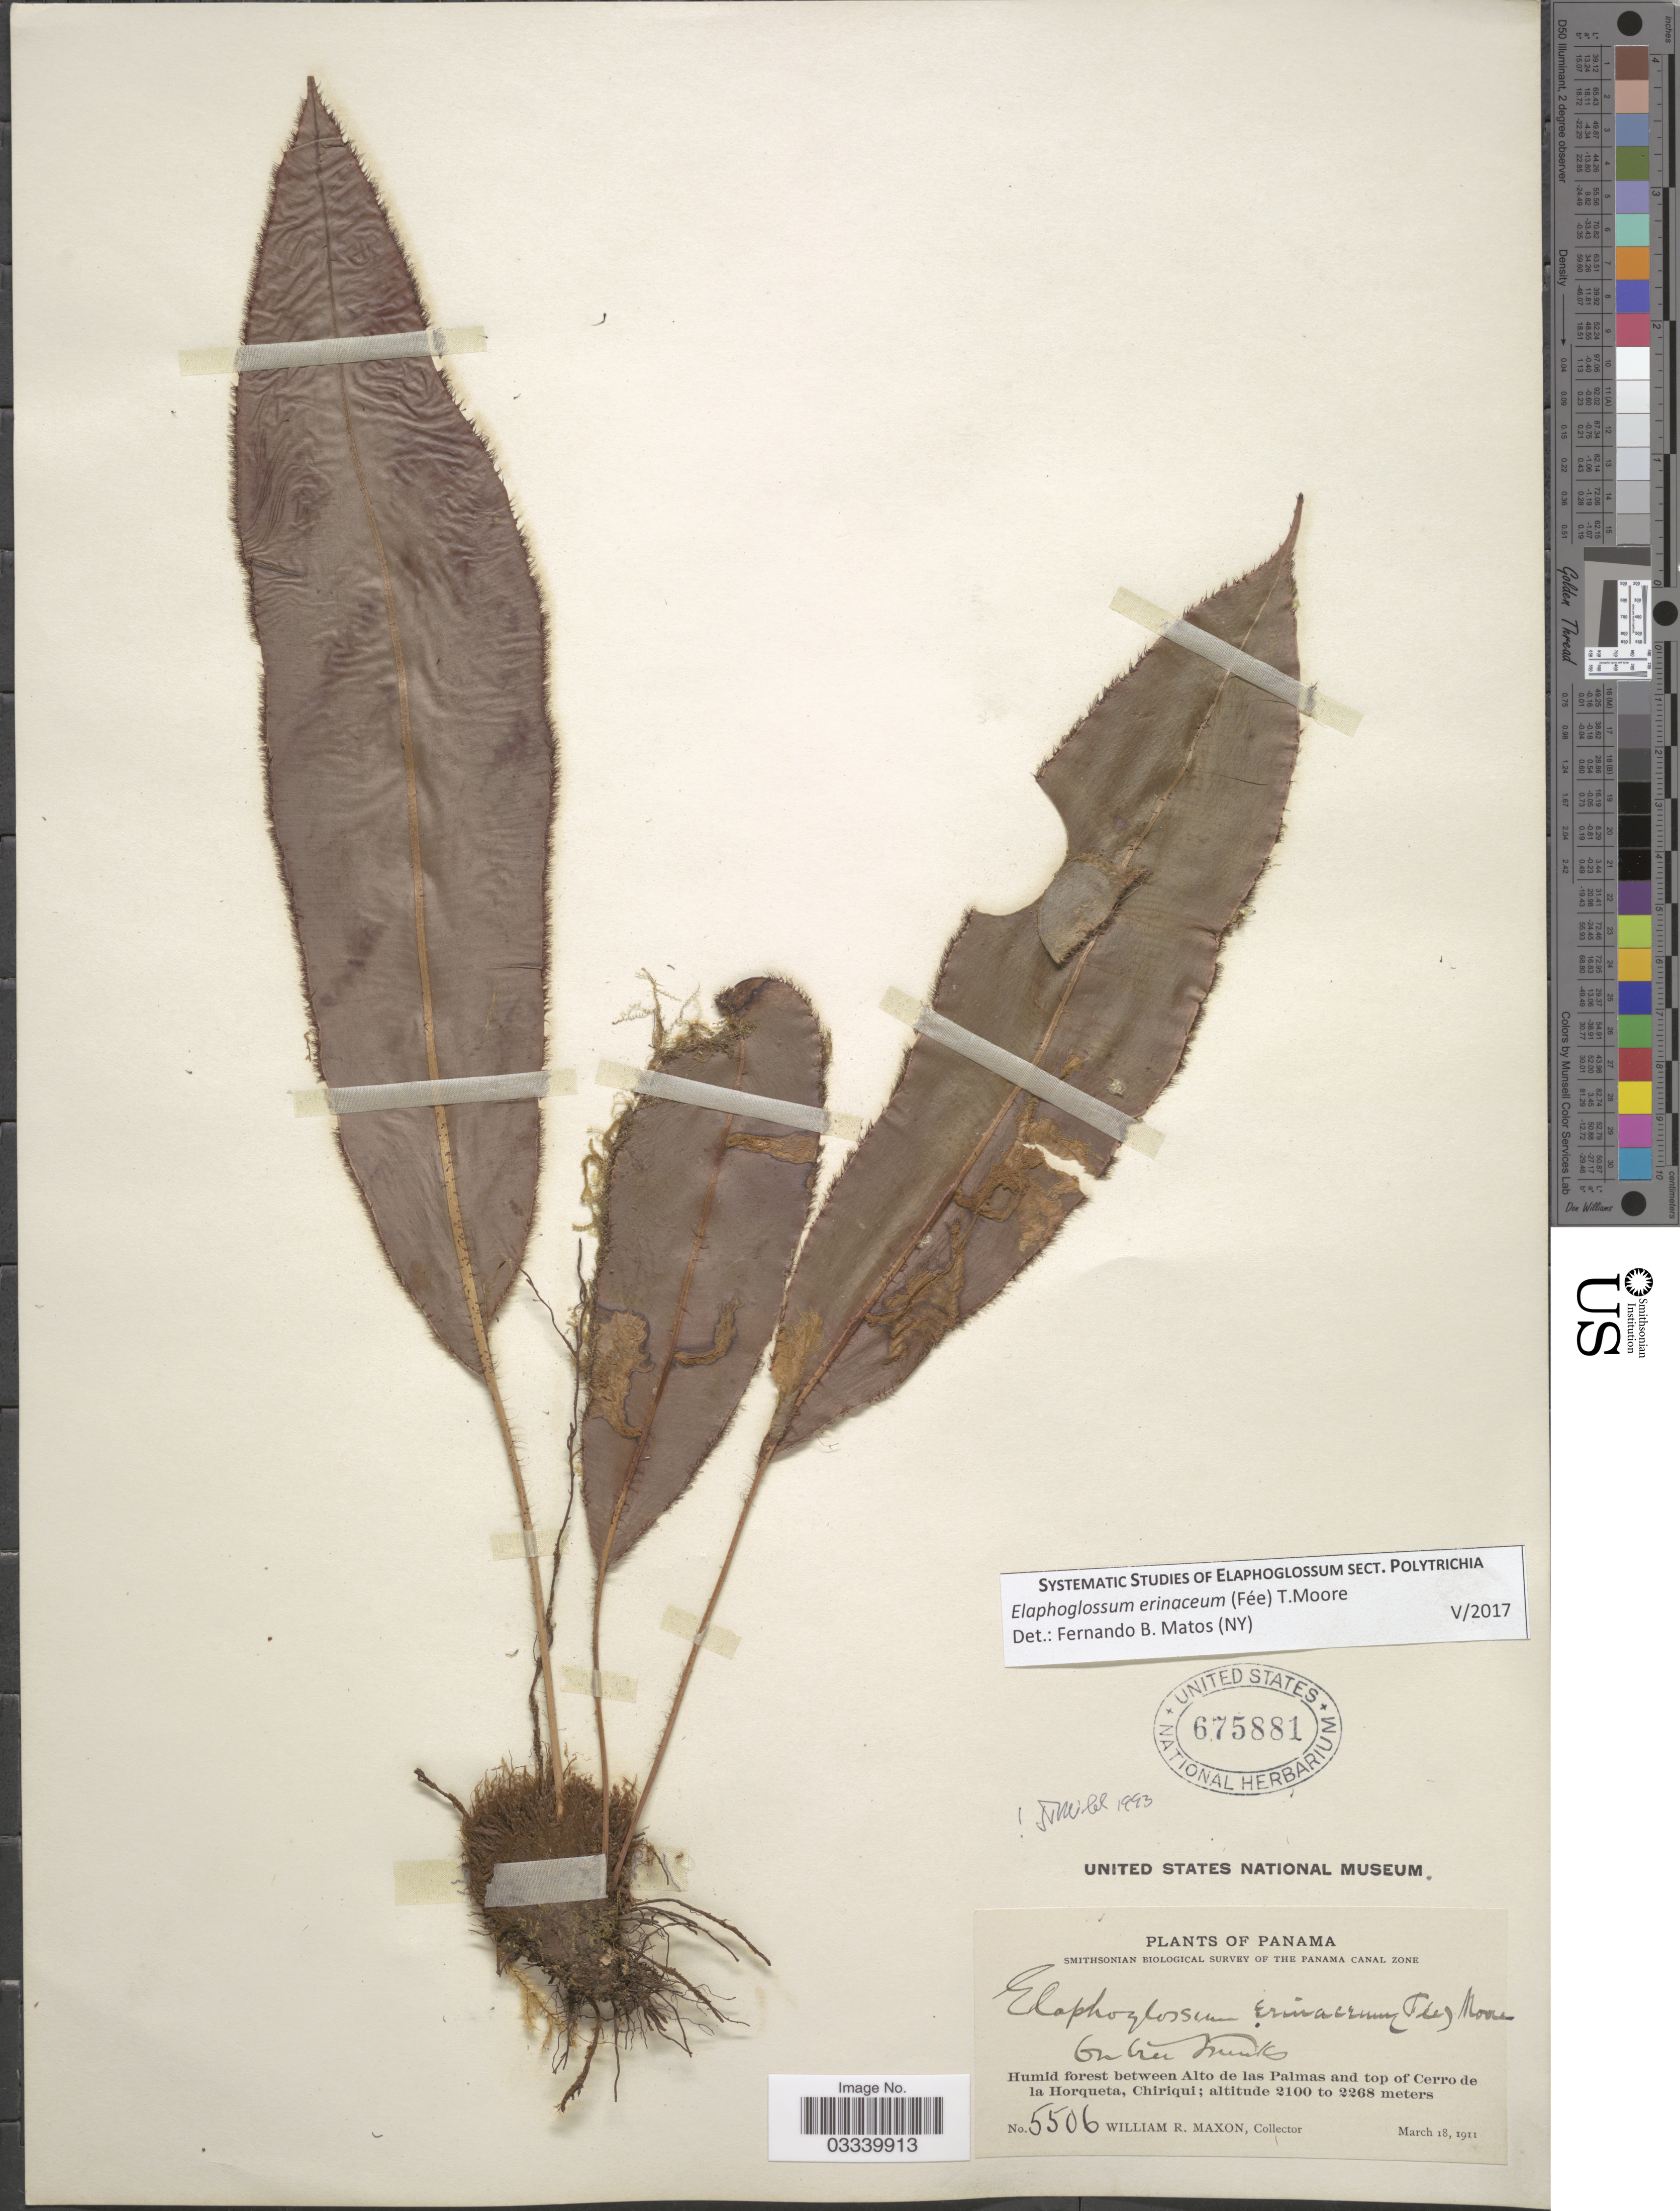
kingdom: Plantae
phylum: Tracheophyta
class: Polypodiopsida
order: Polypodiales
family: Dryopteridaceae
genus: Elaphoglossum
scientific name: Elaphoglossum erinaceum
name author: (Fée) T. Moore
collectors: W. R. Maxon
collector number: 5506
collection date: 1911-03-18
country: Panama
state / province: Chiriqui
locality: Humid forest between Alto de las Palmas and top of Cerro de la Horqueta.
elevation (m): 2100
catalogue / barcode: US 675881